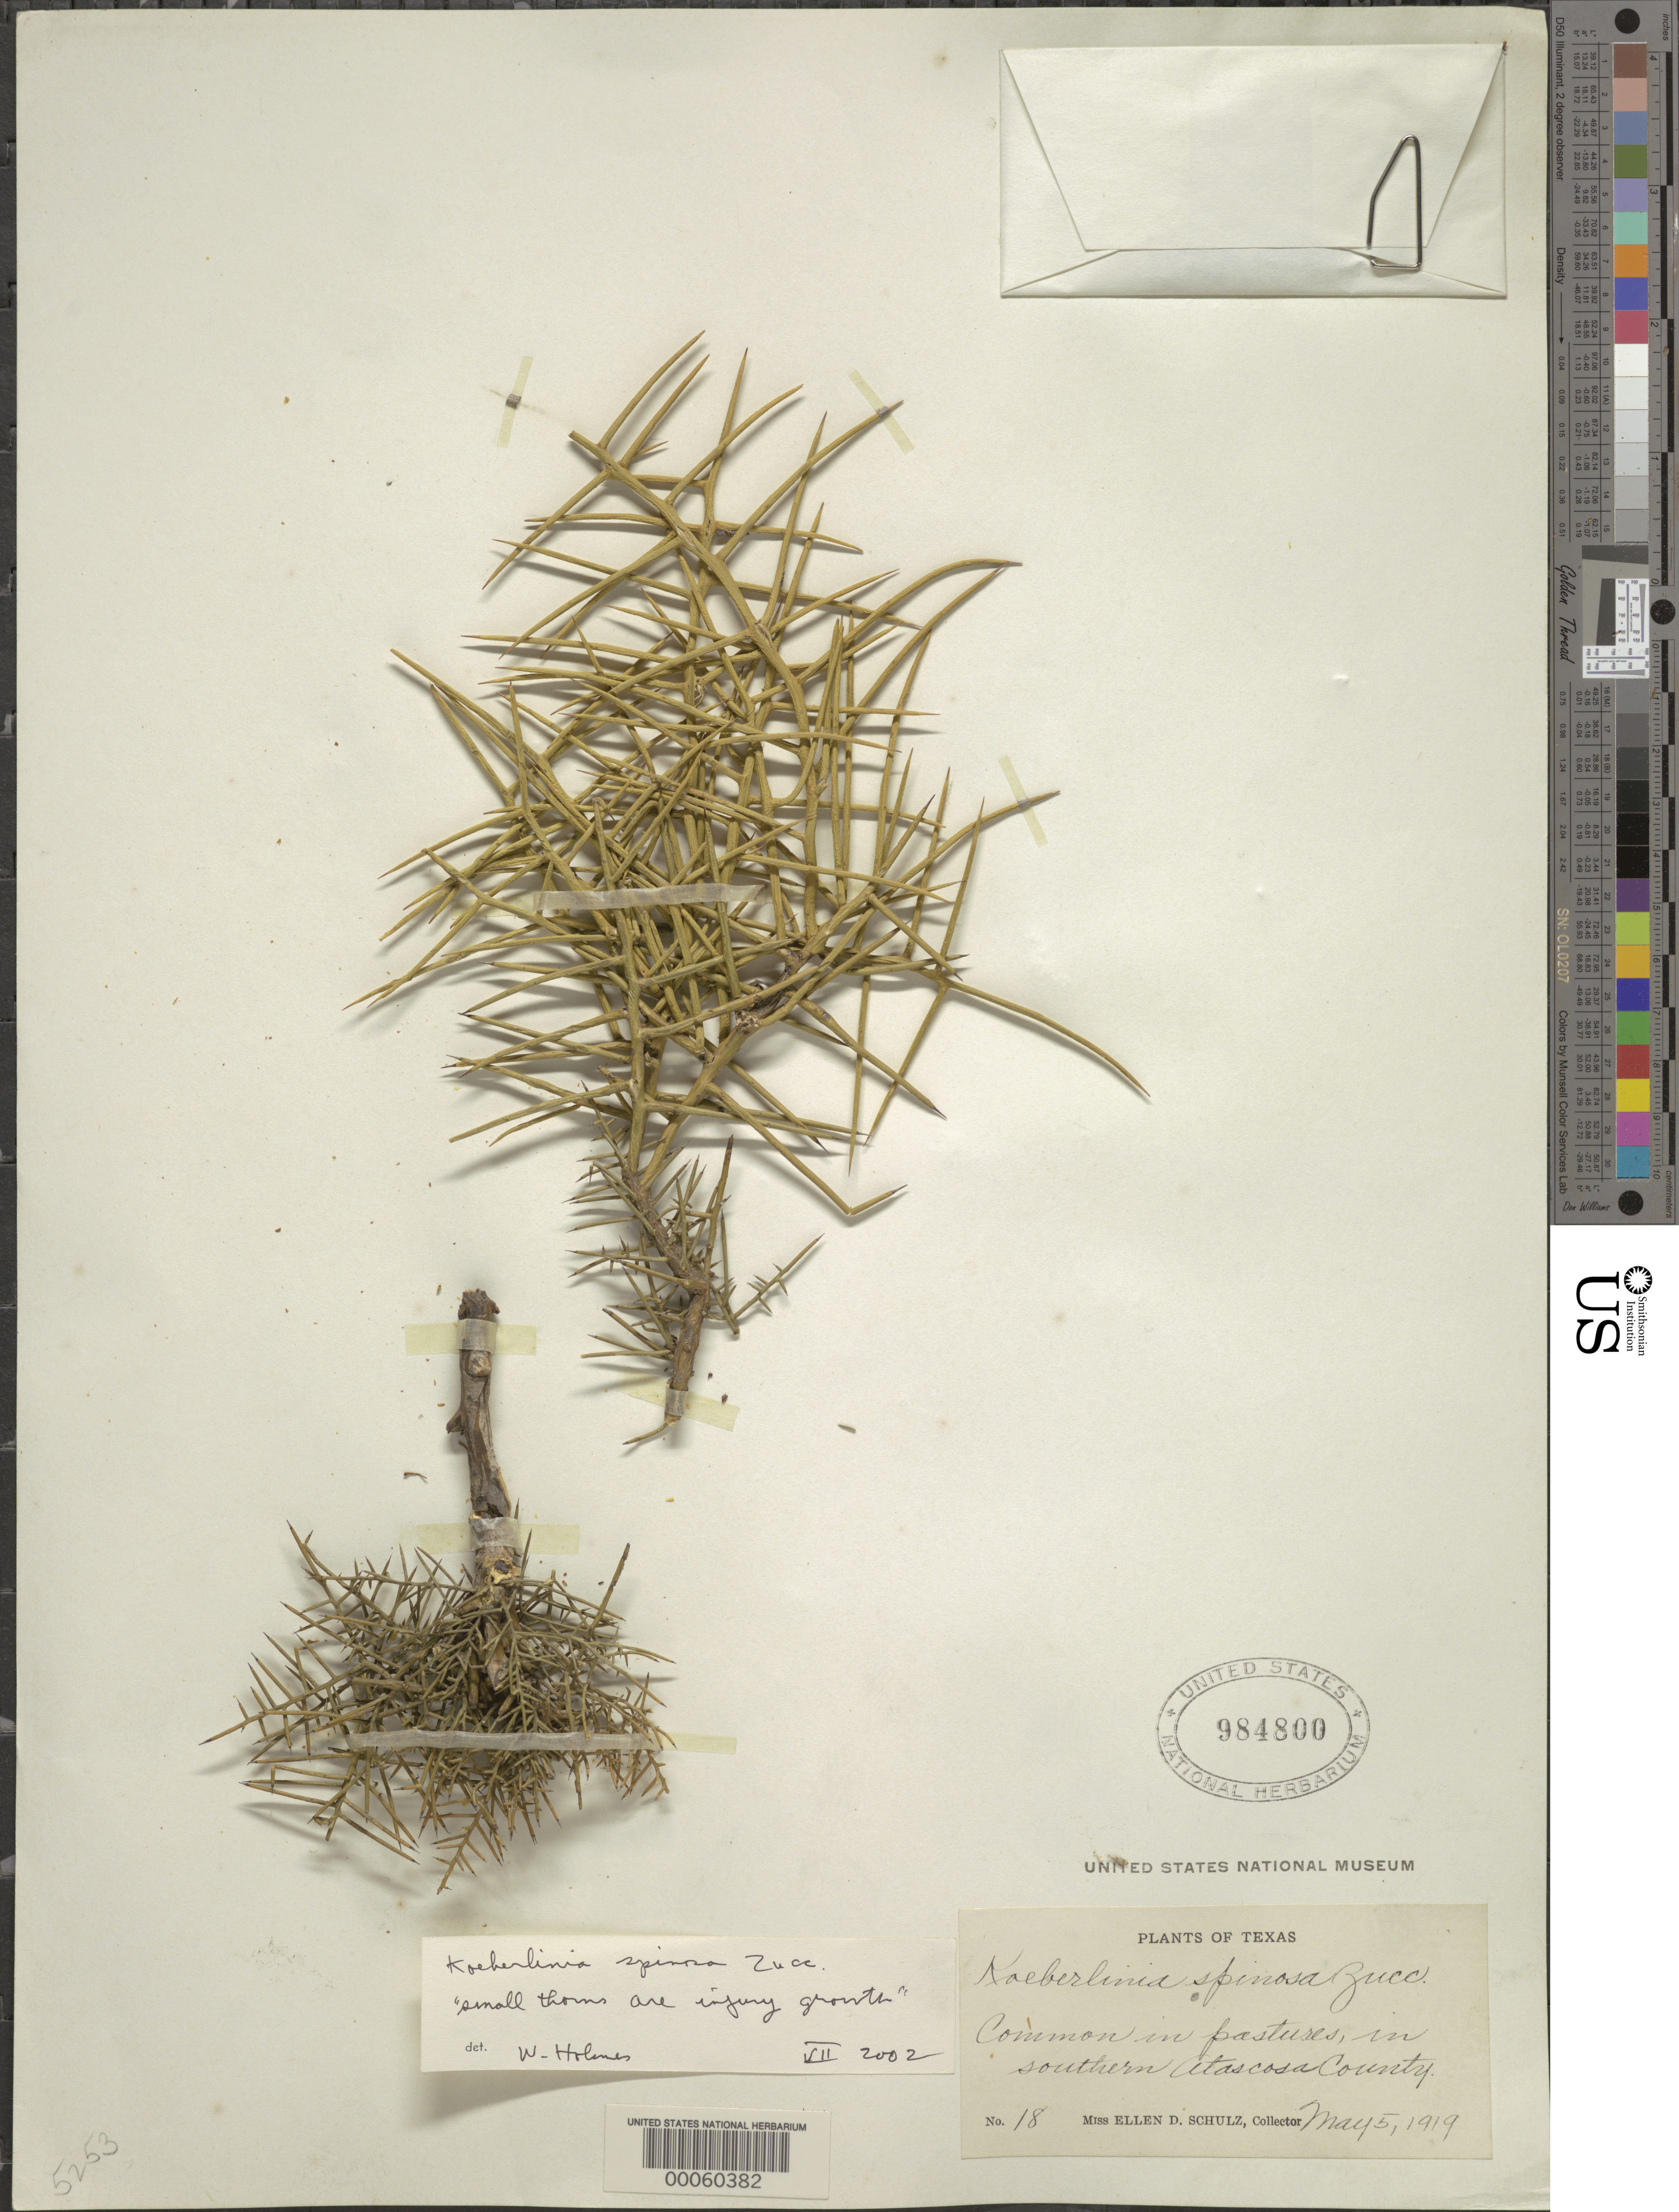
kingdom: Plantae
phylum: Tracheophyta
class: Magnoliopsida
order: Brassicales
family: Koeberliniaceae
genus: Koeberlinia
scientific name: Koeberlinia spinosa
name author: Zucc.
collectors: E. D. Schulz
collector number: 18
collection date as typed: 05 May 1919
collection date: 1919-05-05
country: United States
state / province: Texas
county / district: Atascosa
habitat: In pastures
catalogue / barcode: US 984800